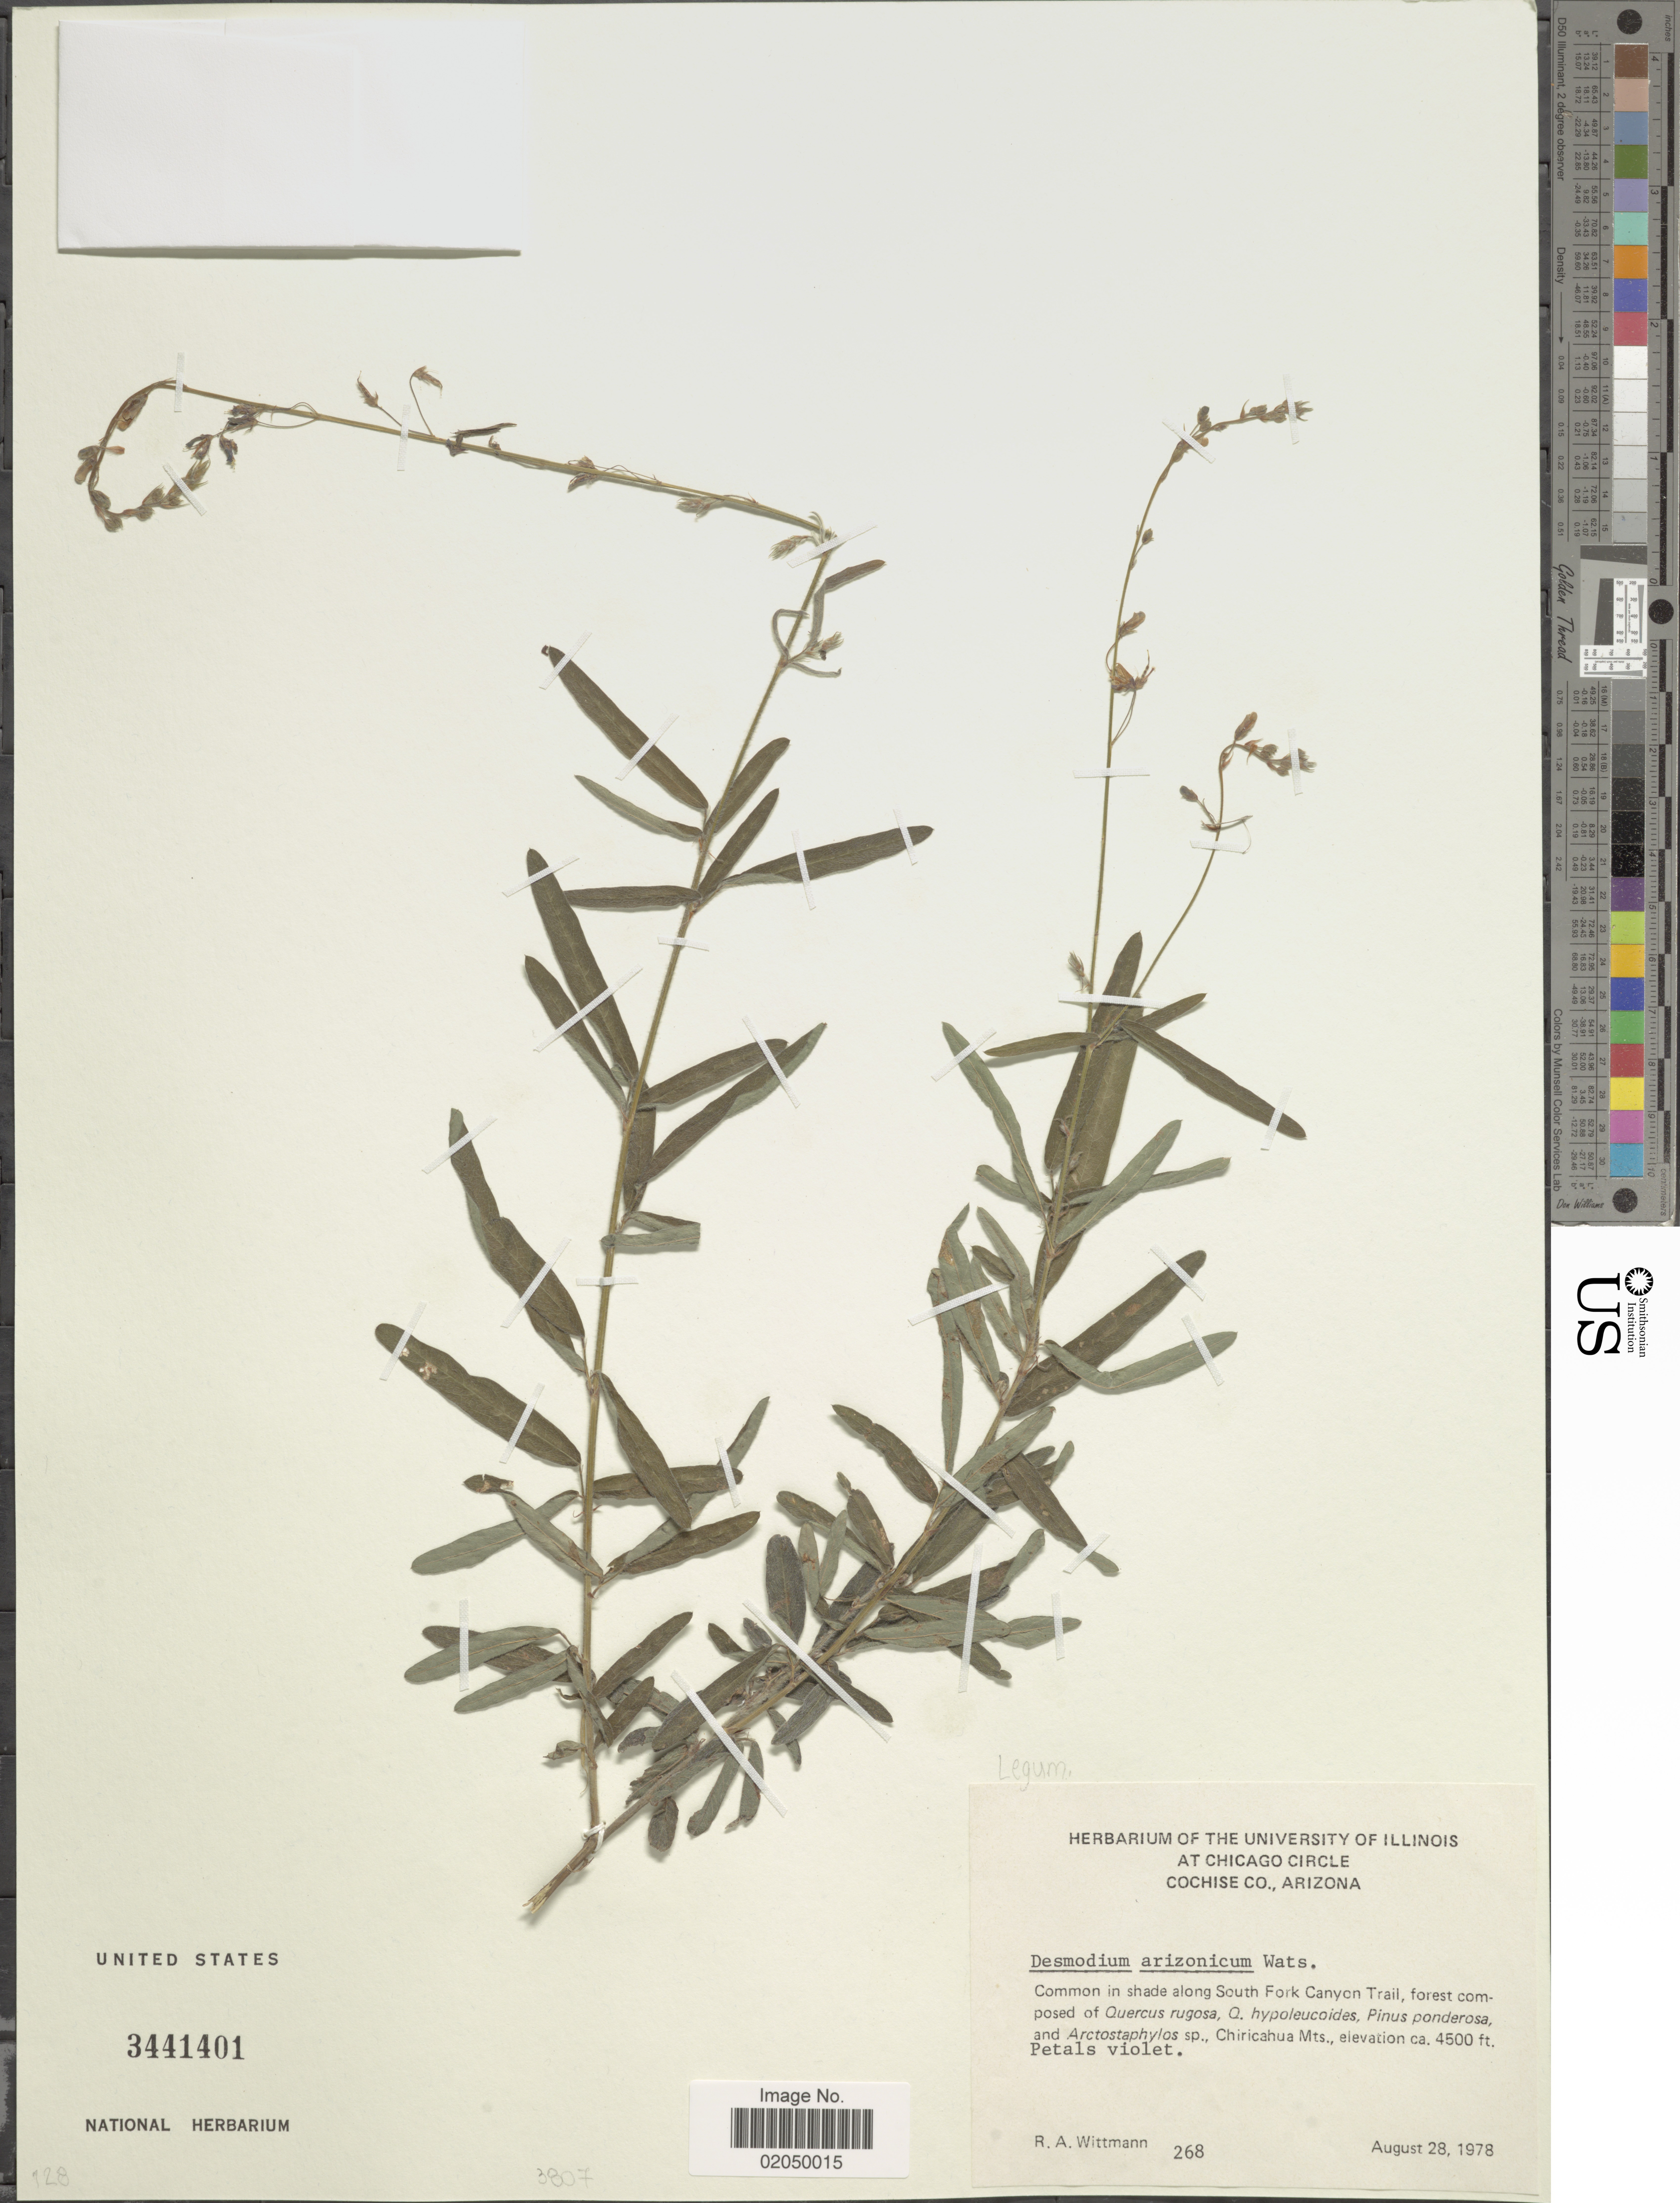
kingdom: Plantae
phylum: Tracheophyta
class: Magnoliopsida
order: Fabales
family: Fabaceae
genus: Desmodium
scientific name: Desmodium arizonicum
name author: S. Watson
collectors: R. Wittmann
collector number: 268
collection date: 1978-08-28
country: United States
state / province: Arizona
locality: Cochise Co. scattered in disturbed areas of Southwestern Research Station, Chiricahua Mts.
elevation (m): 1646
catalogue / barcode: US 3441401